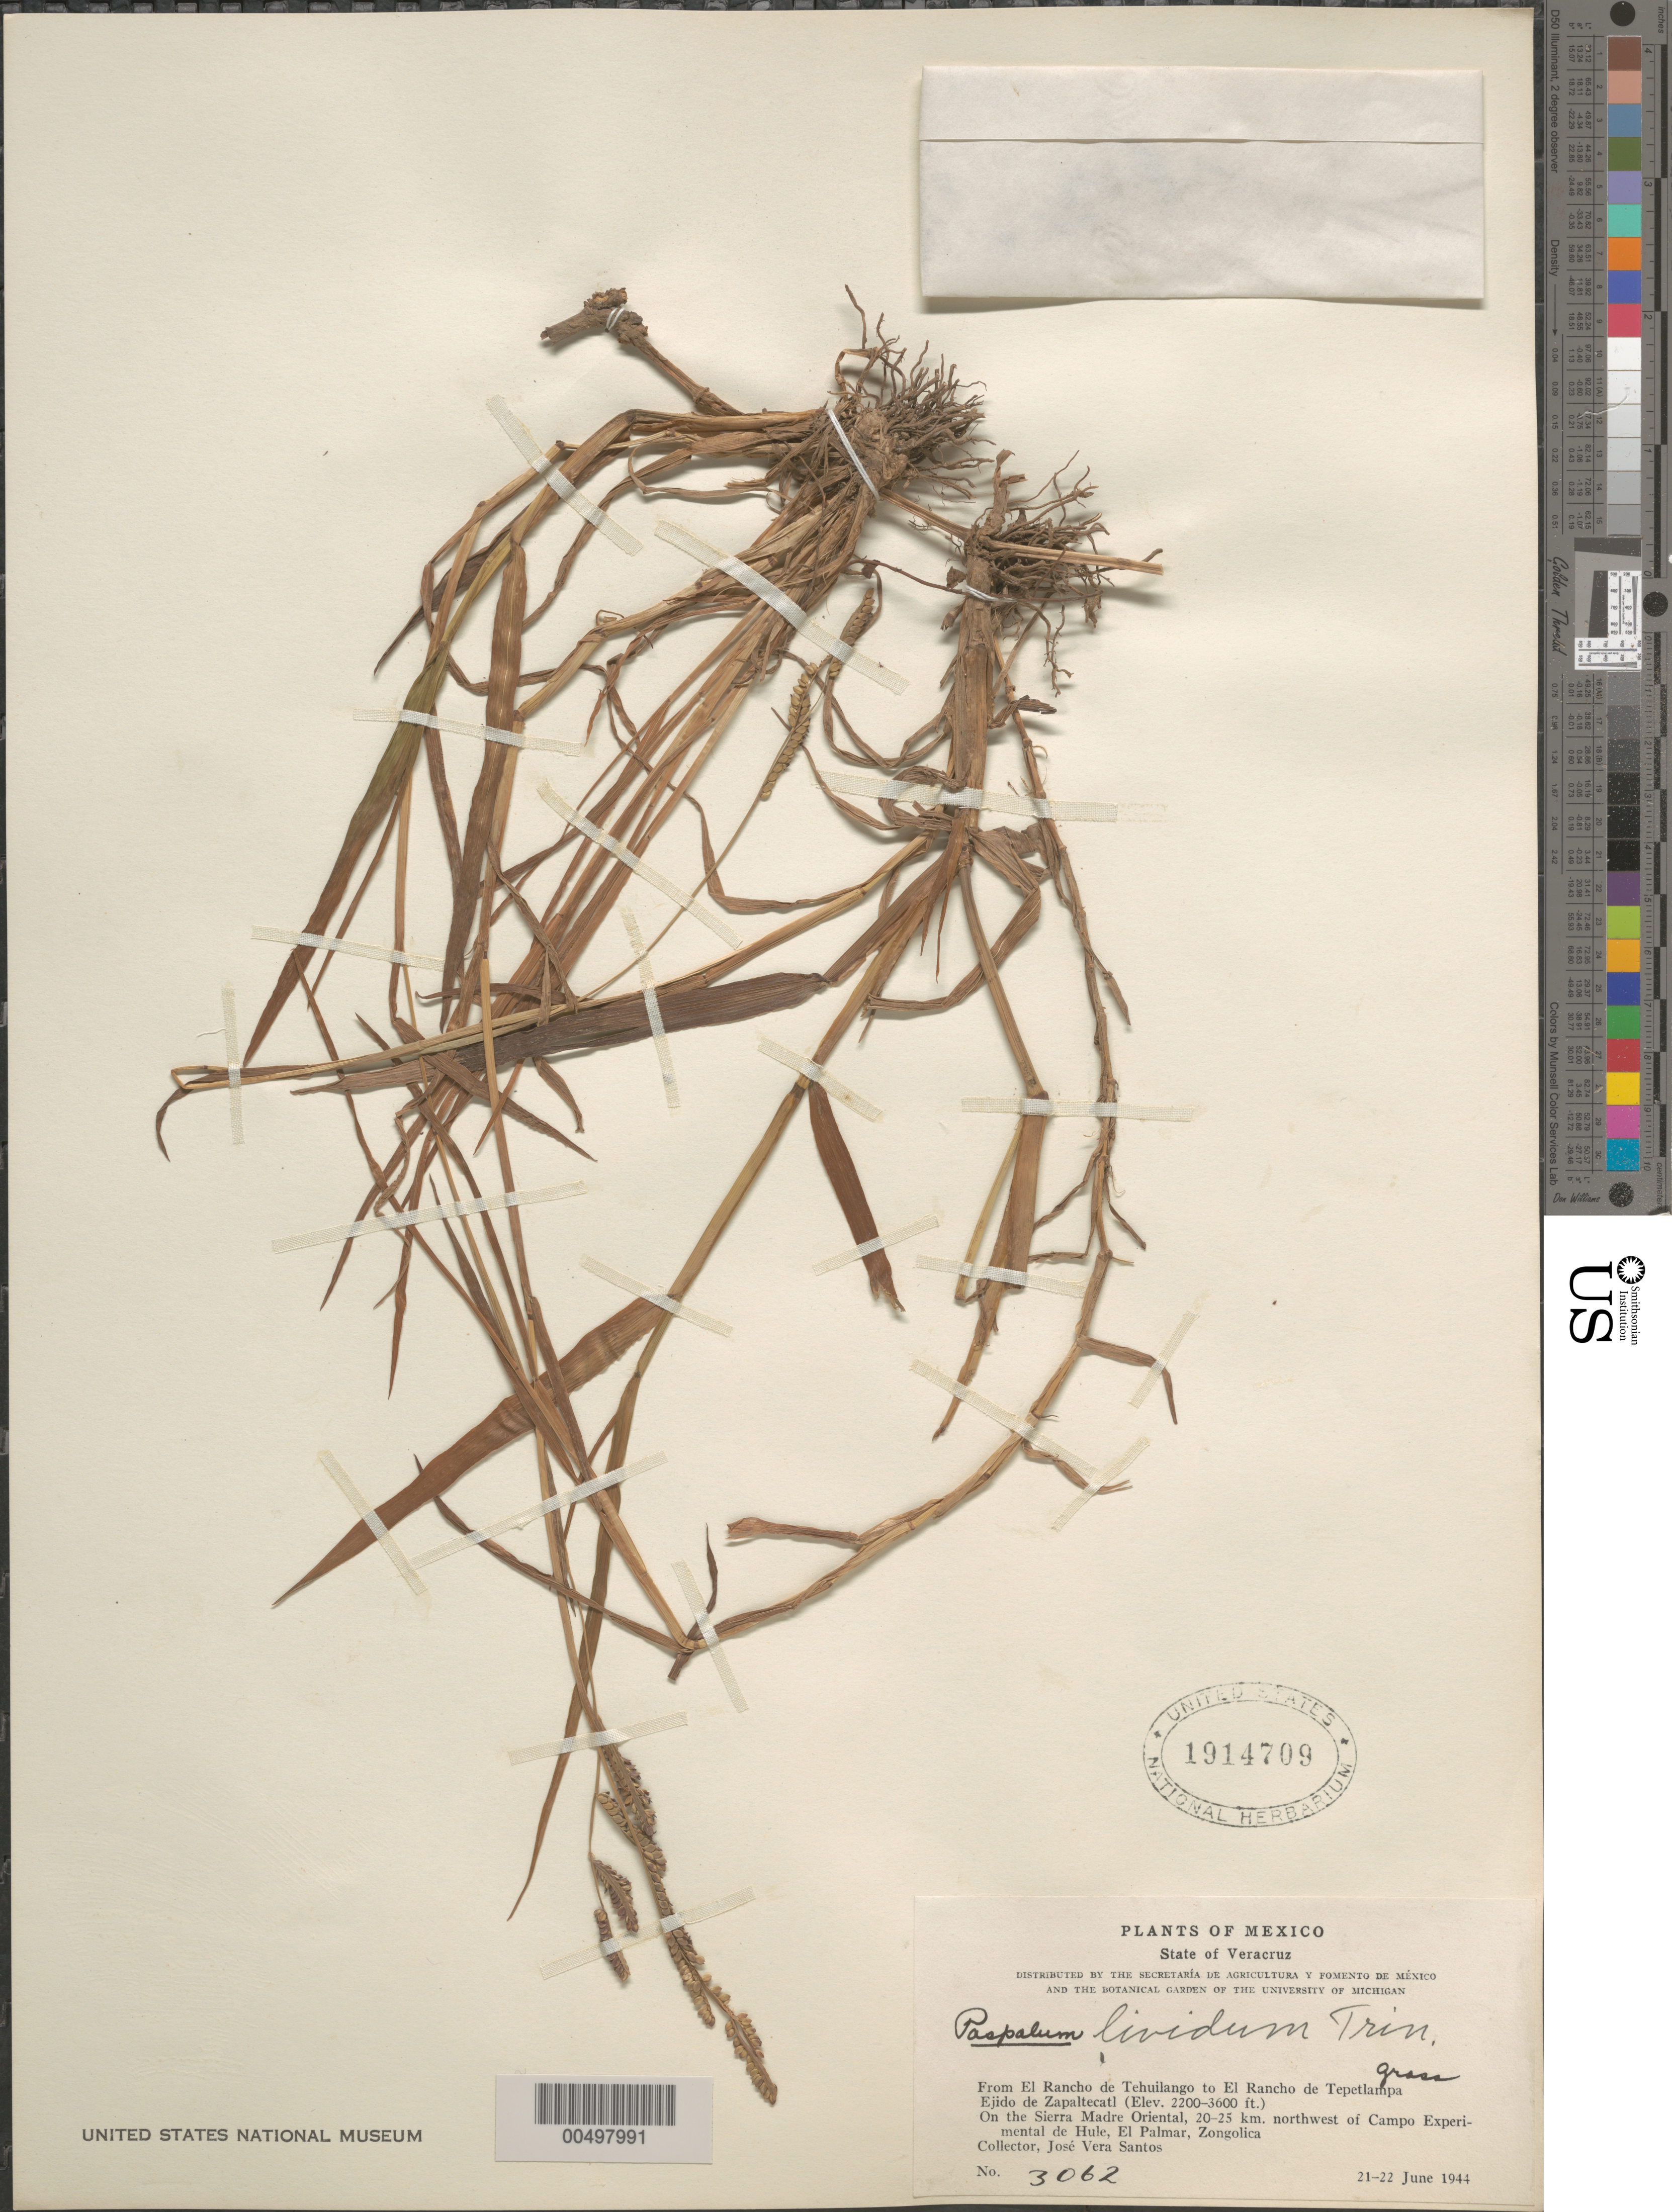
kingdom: Plantae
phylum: Tracheophyta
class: Liliopsida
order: Poales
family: Poaceae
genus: Paspalum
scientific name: Paspalum lividum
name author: Trin. in Schltdl.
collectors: J. V. Santos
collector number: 3062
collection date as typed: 21 Jun 1944 to 22 Jun 1944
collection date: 1944-06-21/1944-06-22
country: Mexico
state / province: Veracruz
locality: From El Rancho de Tehuilango to El Rancho de Tepetlampa, Ejido de Zapaltecatl on the Sierra Madre Oriental 20-25 km NW of Cam...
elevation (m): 671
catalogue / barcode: US 1914709